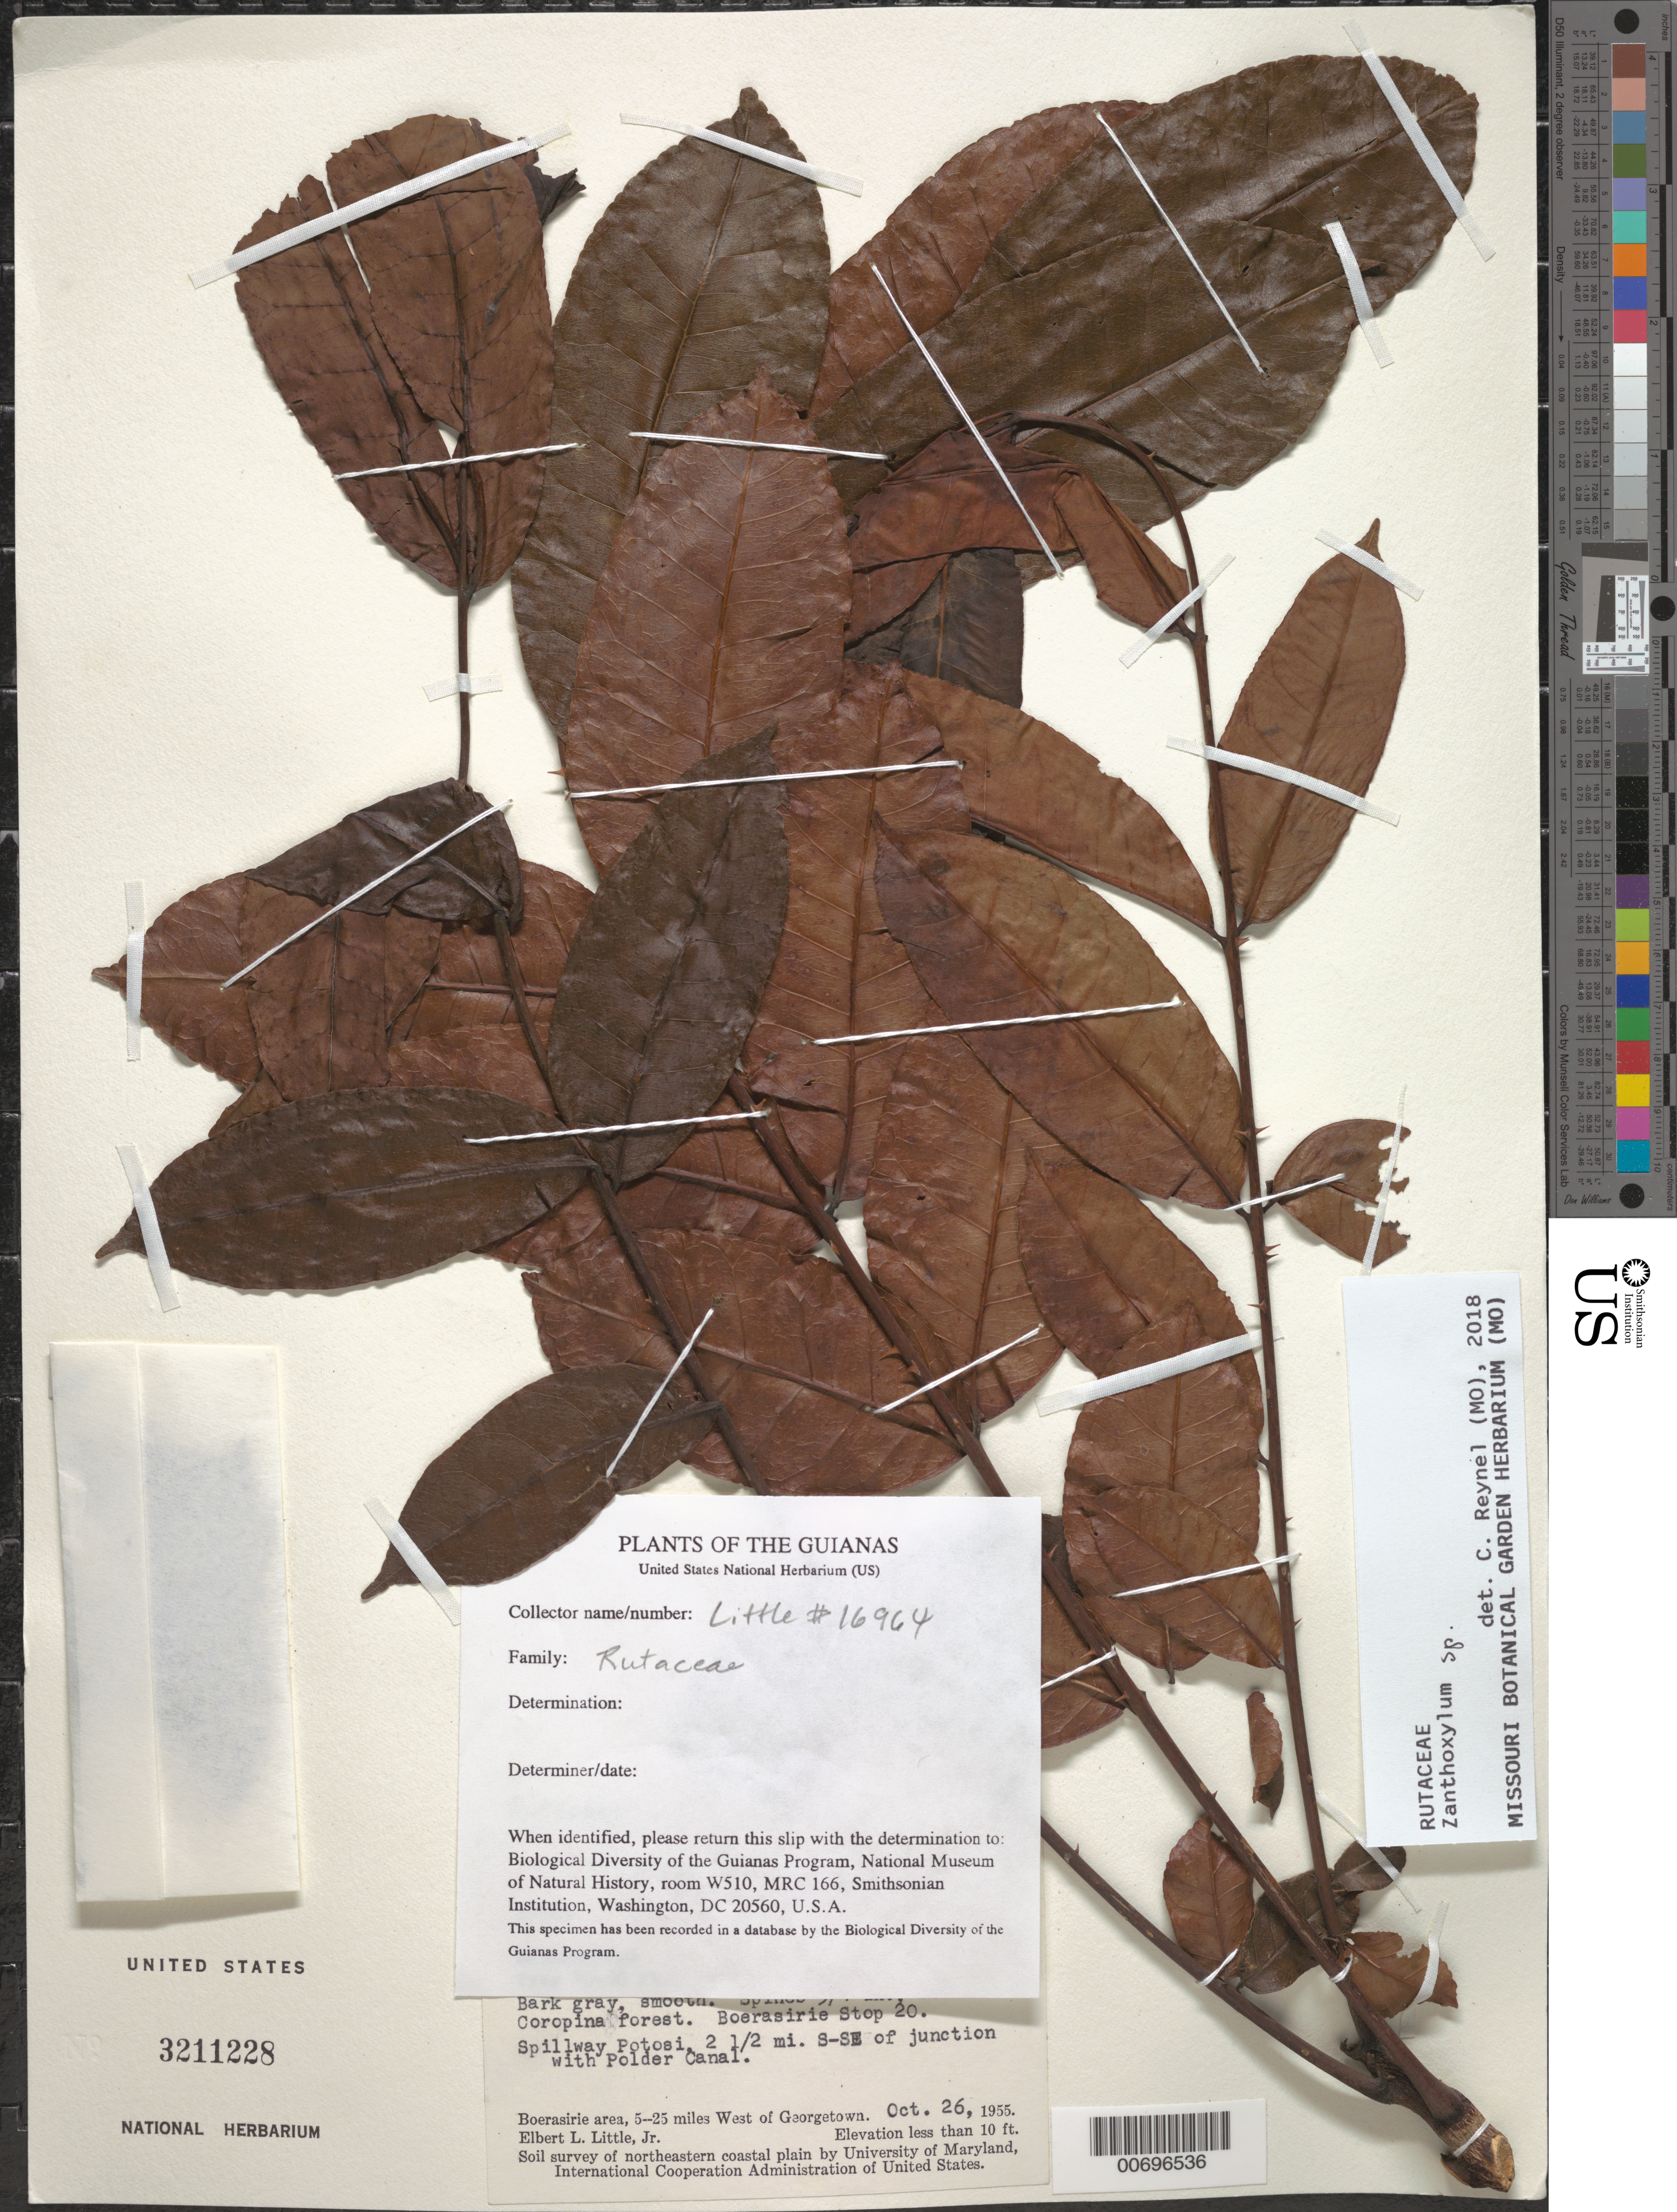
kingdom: Plantae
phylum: Tracheophyta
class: Magnoliopsida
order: Sapindales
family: Rutaceae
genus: Zanthoxylum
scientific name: Zanthoxylum sp.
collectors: E. L. Little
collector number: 16964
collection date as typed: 26-Oct-55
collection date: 1955-10-26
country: Guyana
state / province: Essequibo Isl-W. Demerara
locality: Boerasirie area, 5-25 mi. W of Georgetown, Spillway Potosi, 2.5 mi. S of junct with Polder Canal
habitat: Coropina forest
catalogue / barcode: US 3211228